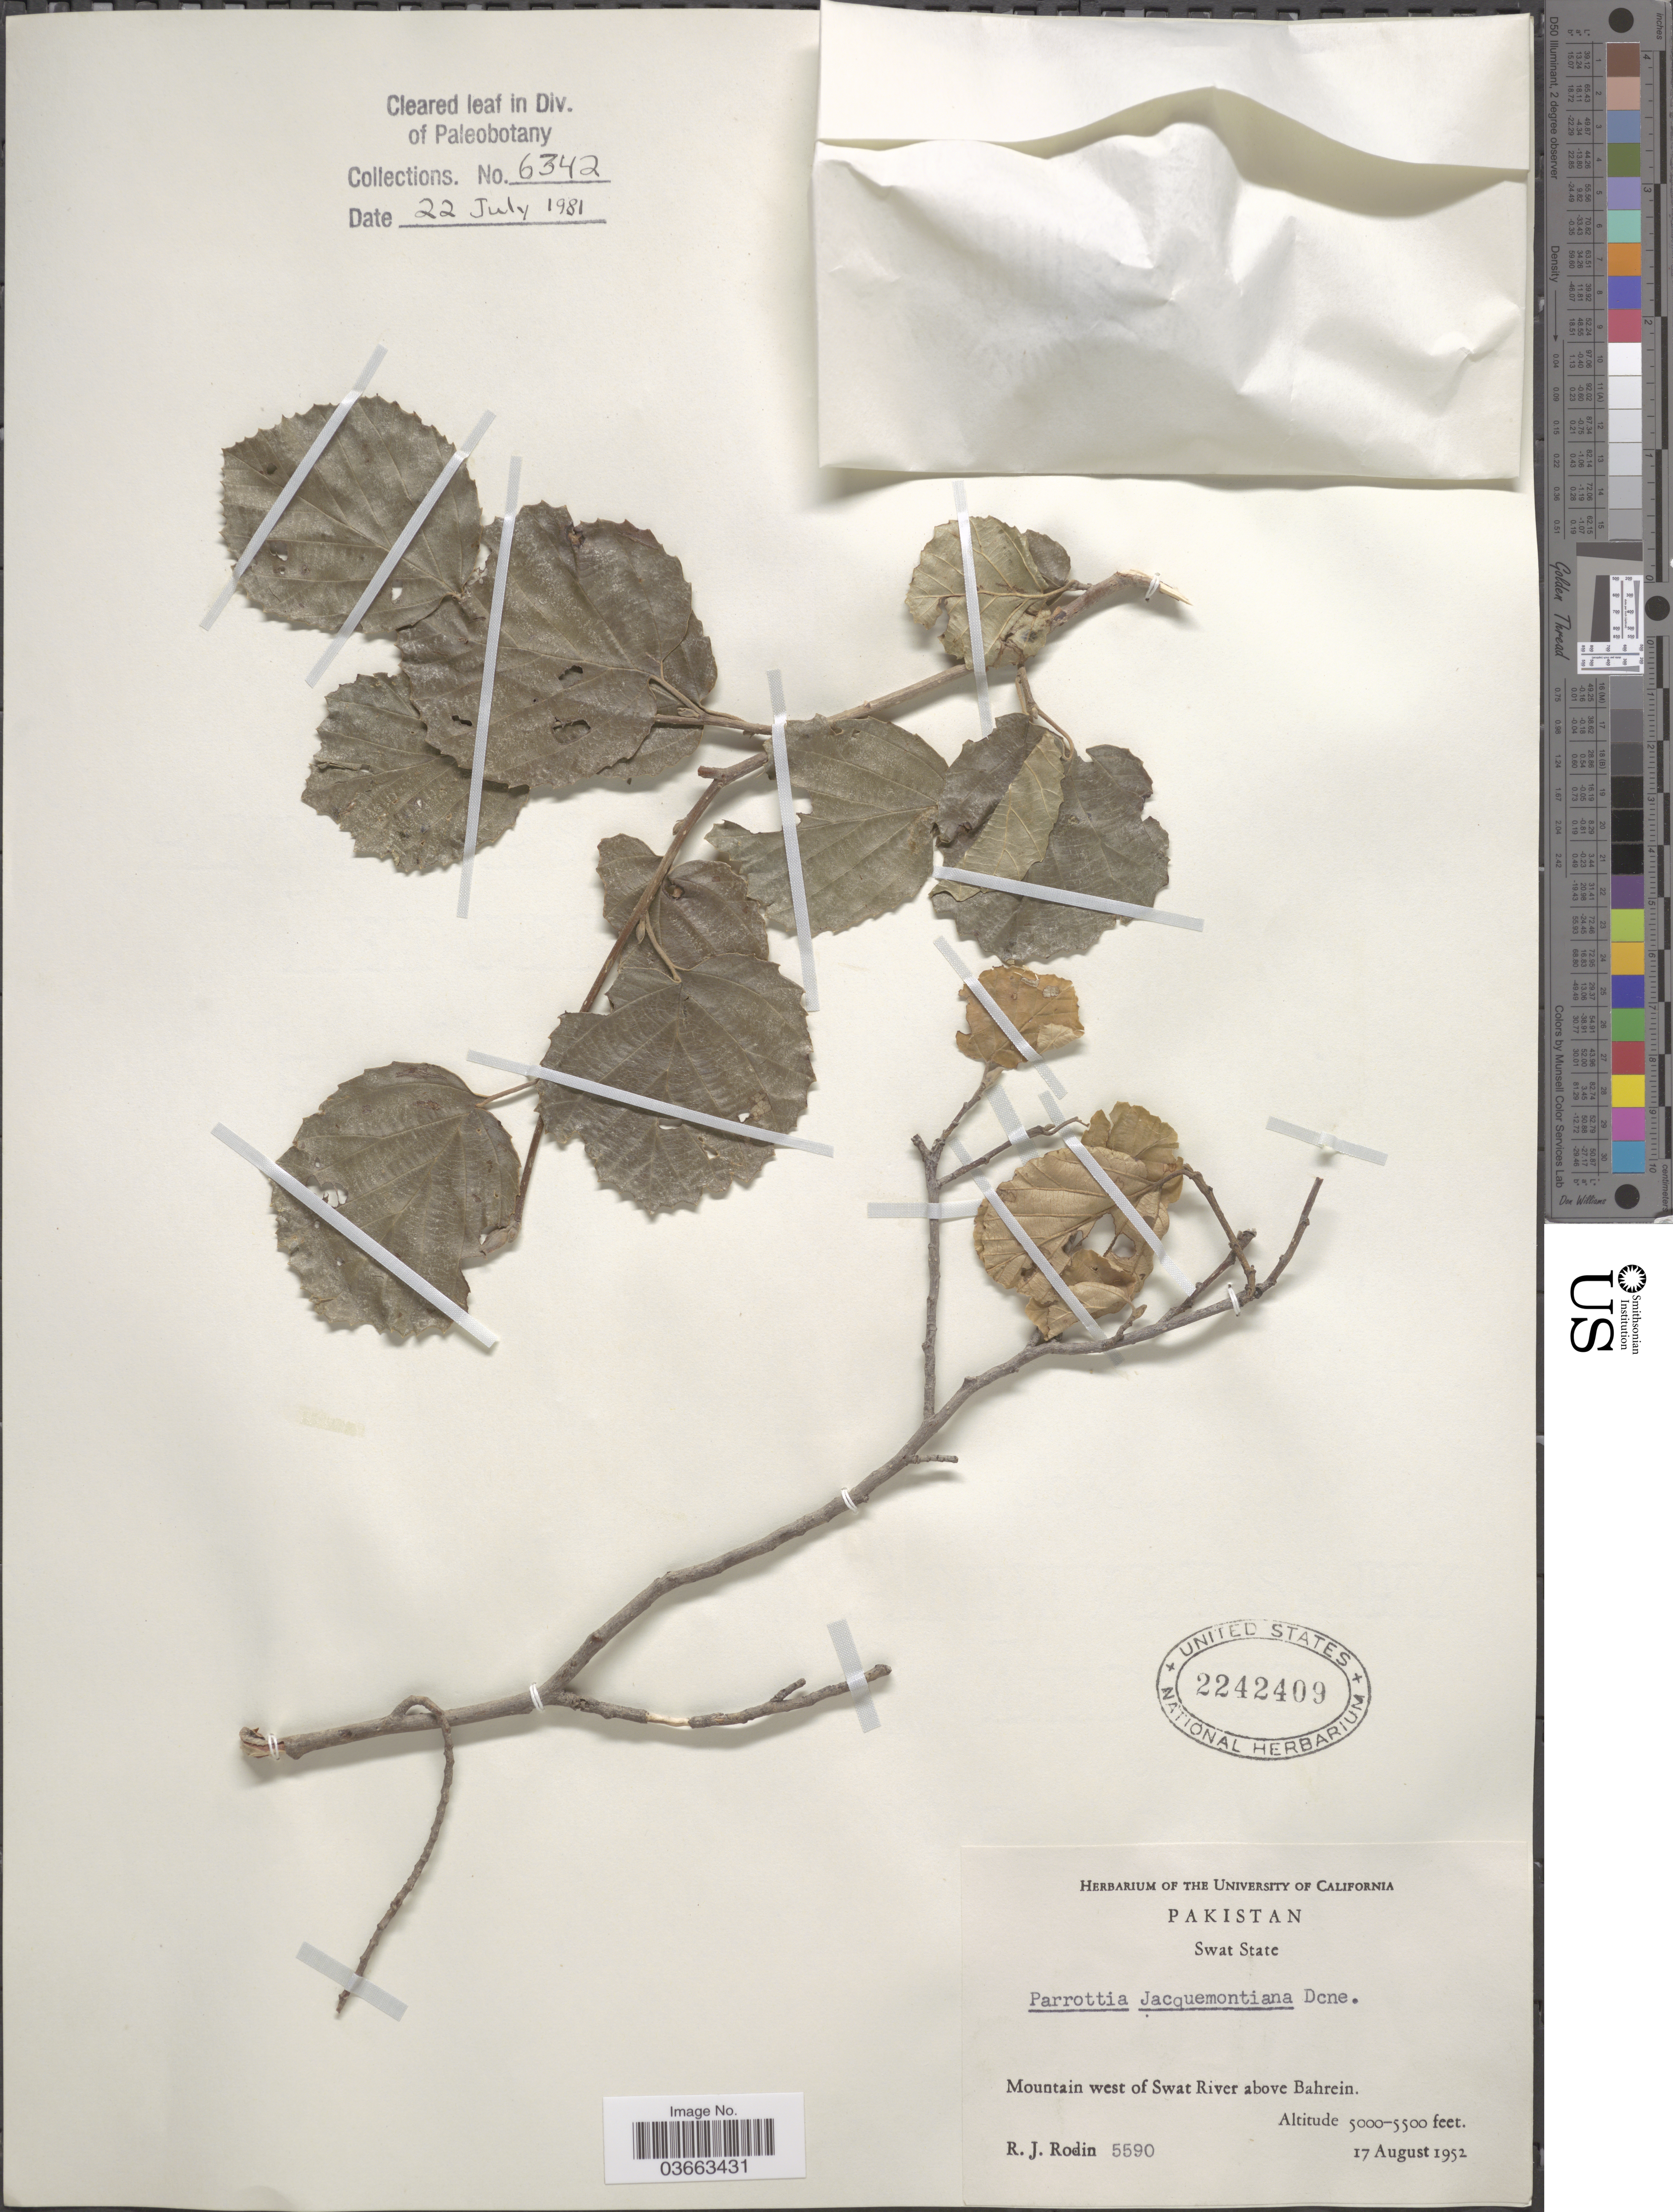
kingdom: Plantae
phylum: Tracheophyta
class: Magnoliopsida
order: Saxifragales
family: Hamamelidaceae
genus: Parrotia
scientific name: Parrotia jacquemontiana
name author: Decne.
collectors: R. J. Rodin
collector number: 5590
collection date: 1952-08-17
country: Pakistan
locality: Swat State. Mountain west of Swat River above Bahrein.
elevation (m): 1524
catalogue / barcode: US 2242409